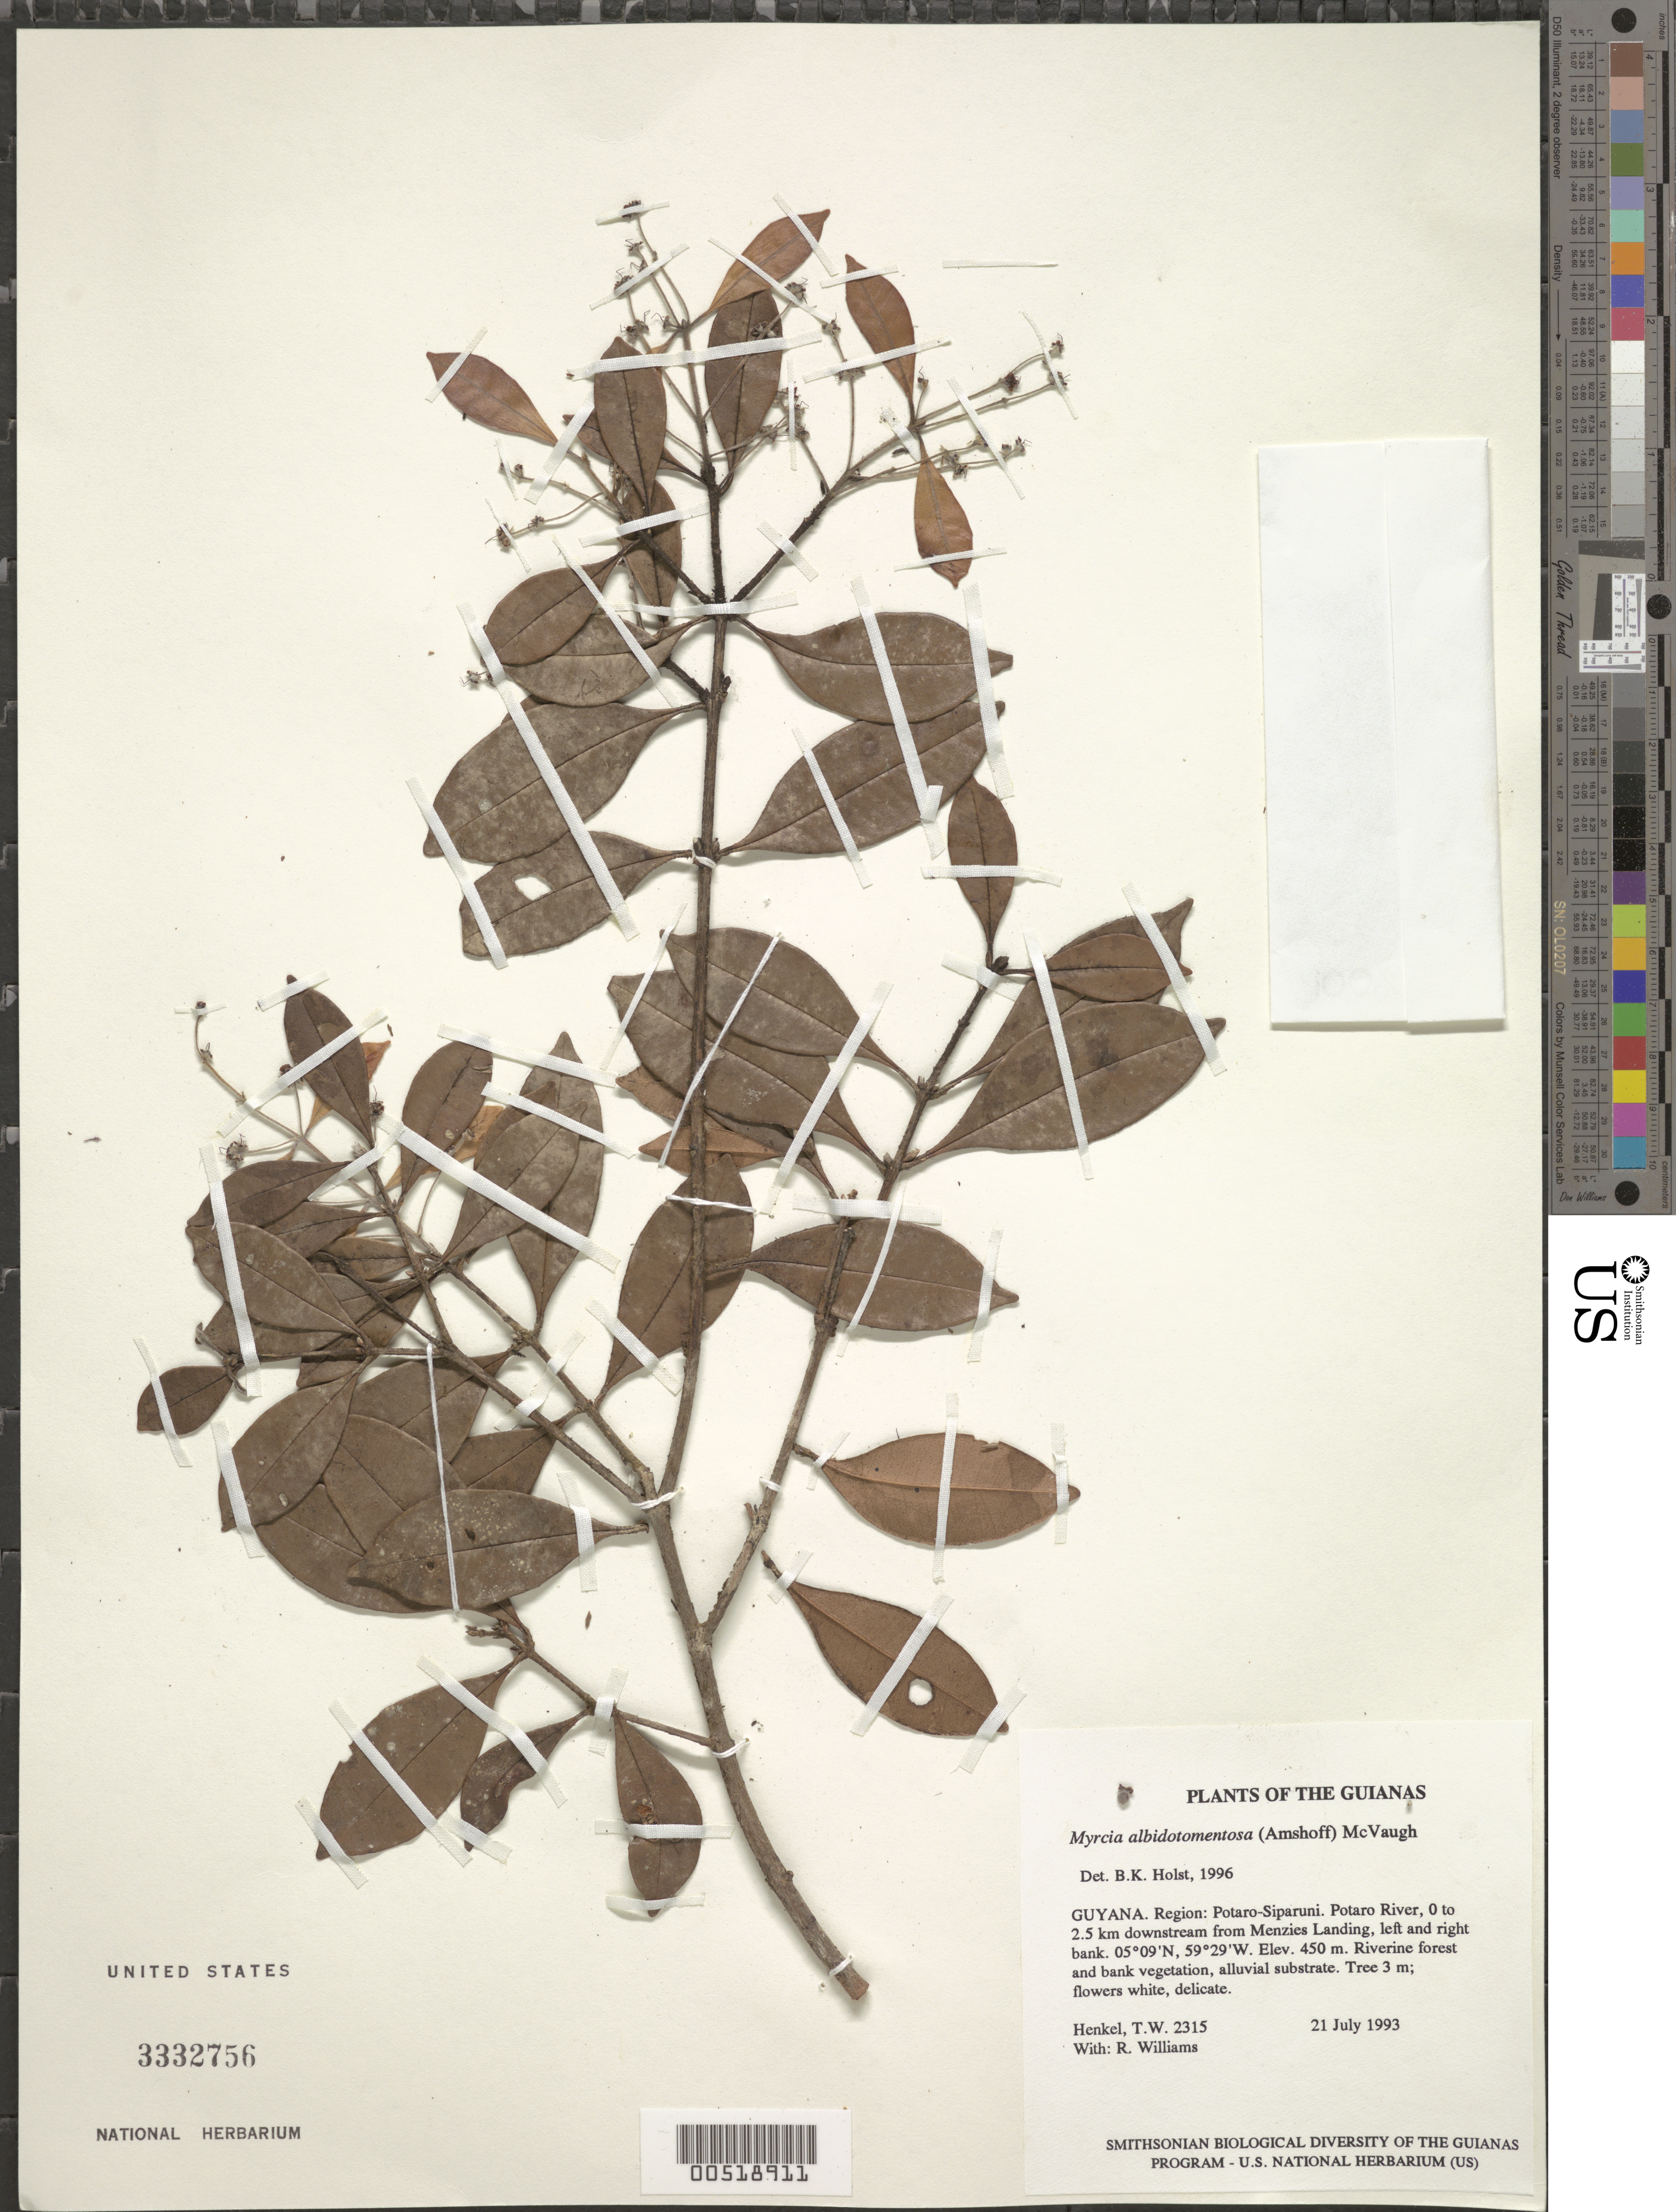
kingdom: Plantae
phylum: Tracheophyta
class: Magnoliopsida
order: Myrtales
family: Myrtaceae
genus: Myrcia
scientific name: Myrcia albidotomentosa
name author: (Amshoff) McVaugh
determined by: Holst, Bruce K.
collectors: T. Henkel & R. Williams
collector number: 2315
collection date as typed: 21 July 1993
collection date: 1993-07-21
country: Guyana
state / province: Potaro-Siparuni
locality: Potaro River, 0 to 2.5 km downstream from Menzies Landing, left and right bank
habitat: Riverine forest and bank vegetation, alluvial substrate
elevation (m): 450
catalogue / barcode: US 3332756